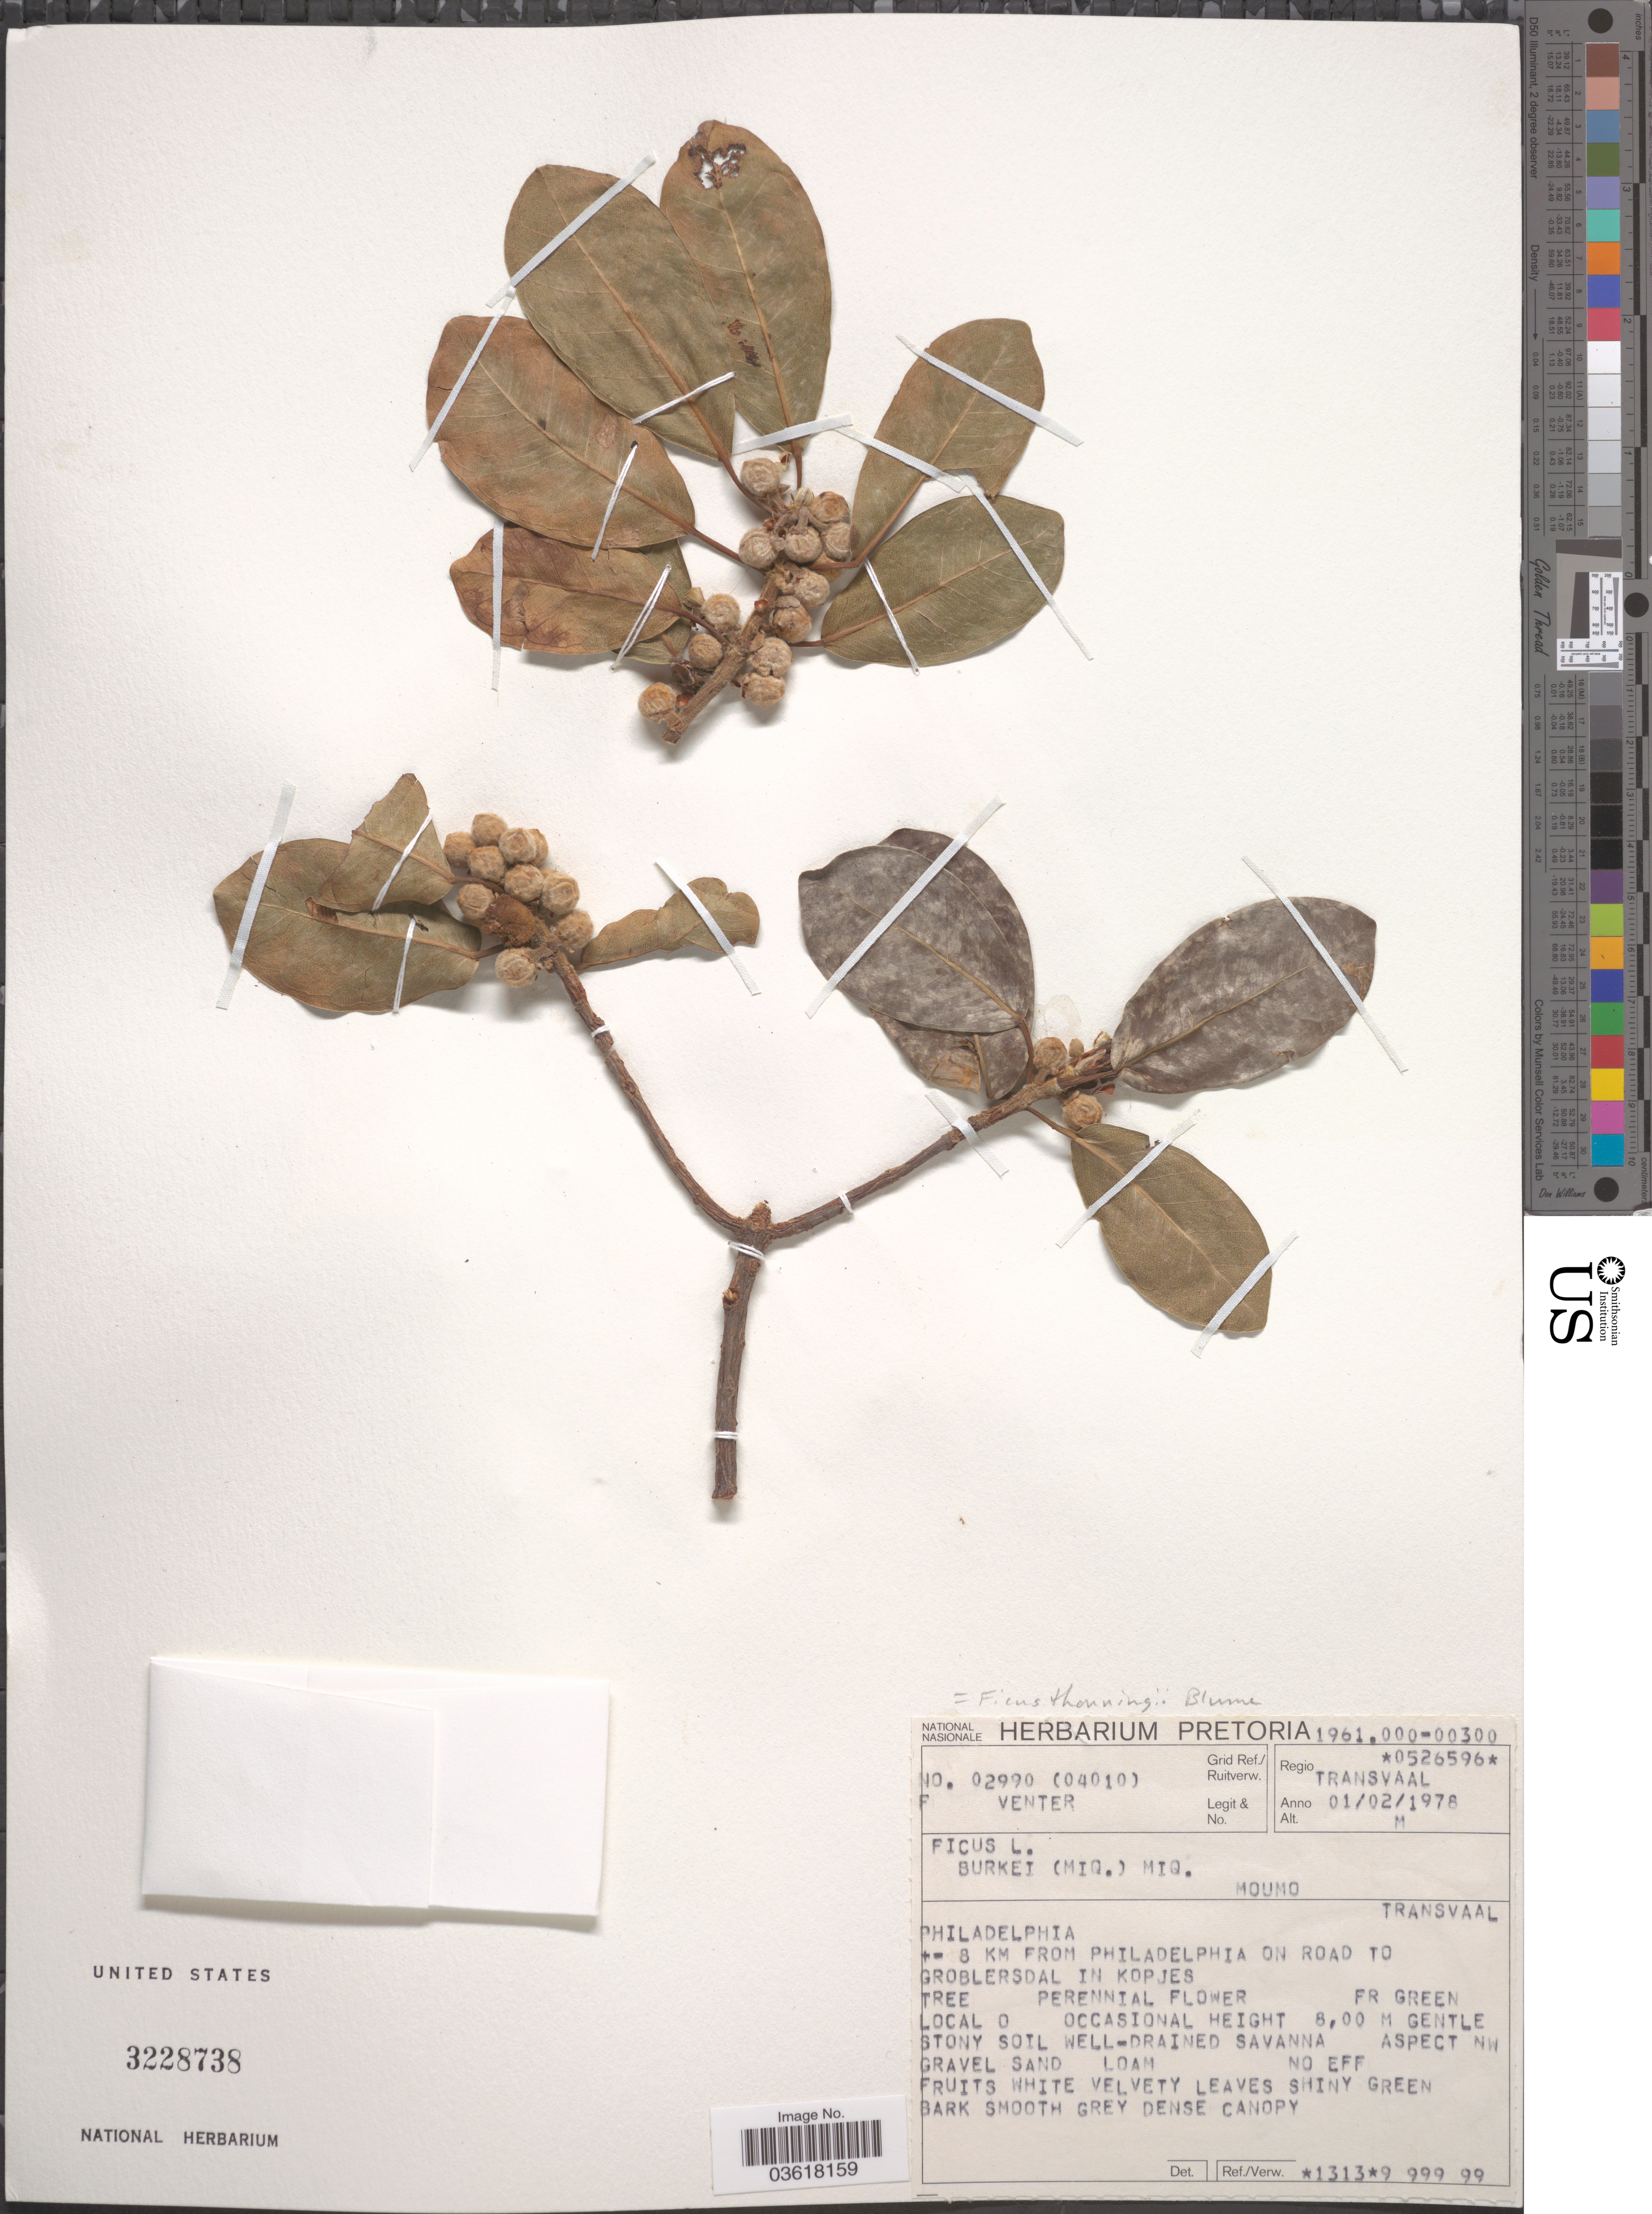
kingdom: Plantae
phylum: Tracheophyta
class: Magnoliopsida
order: Rosales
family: Moraceae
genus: Ficus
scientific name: Ficus thonningii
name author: Blume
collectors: F. Venter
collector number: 02990 (04010)?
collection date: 1978-02-01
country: South Africa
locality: Regio Transvaal, 8 km from Philadelphia on road to Groblersdal in kopjes.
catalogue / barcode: US 3228738